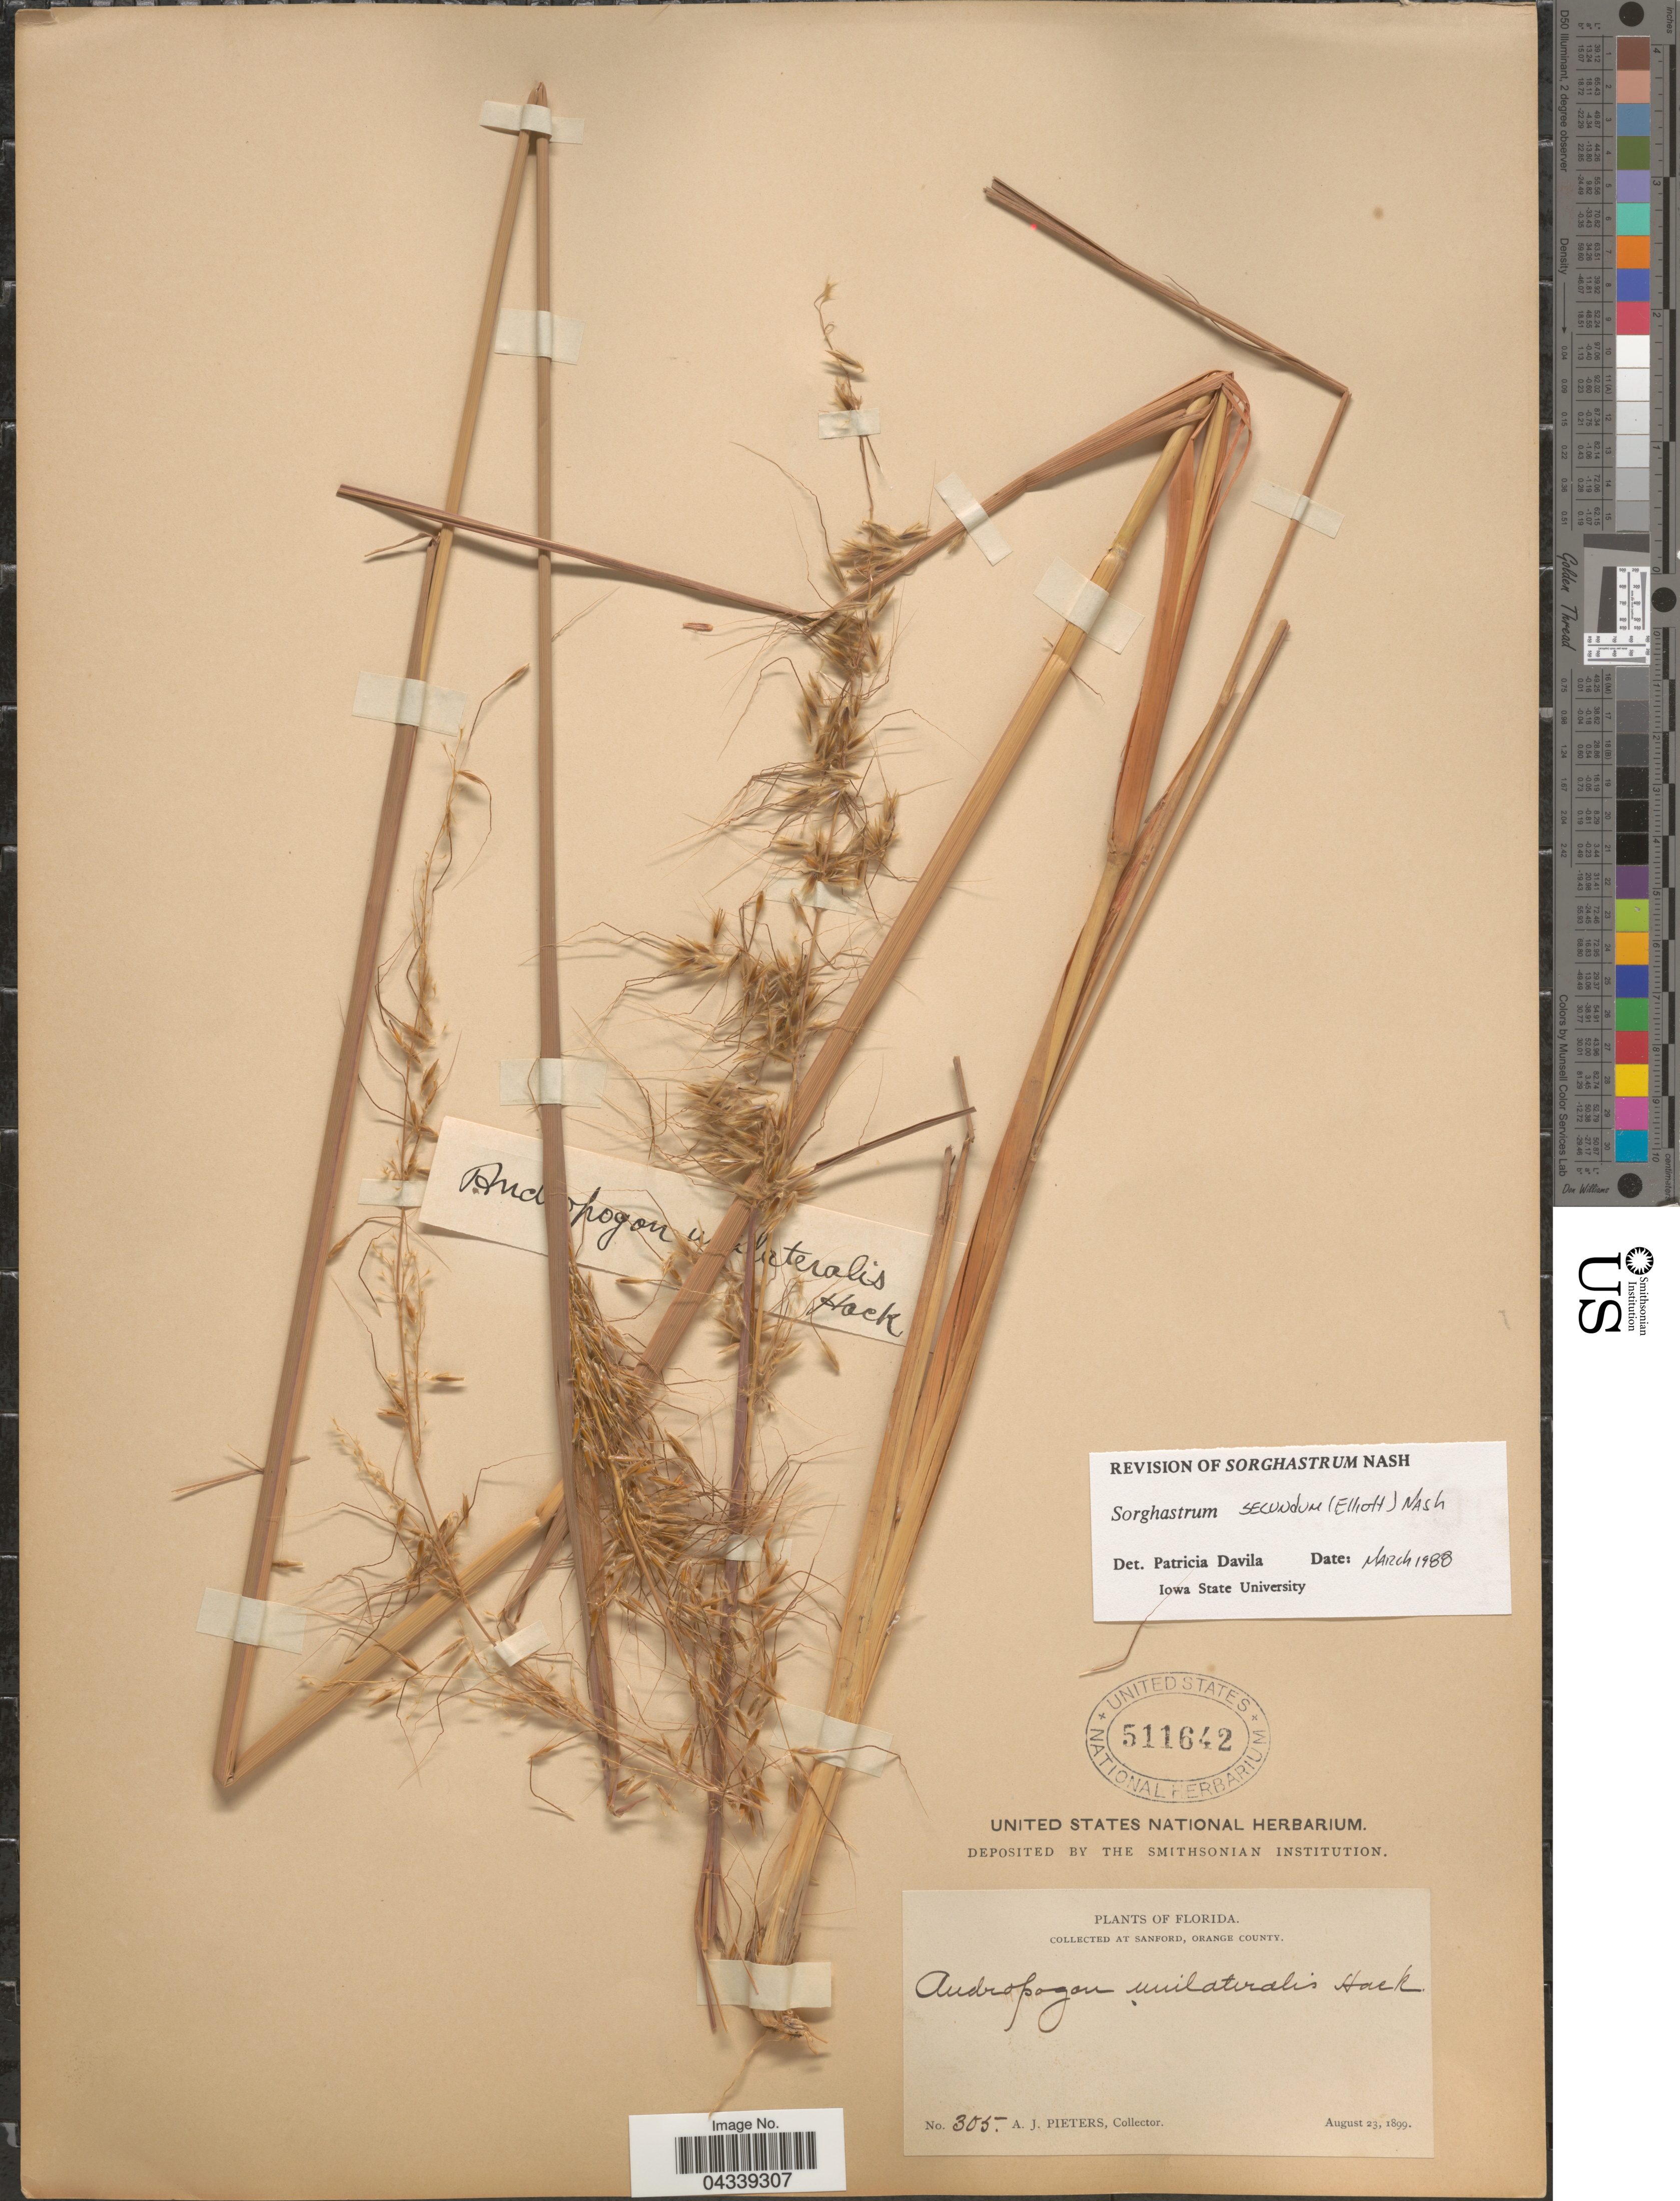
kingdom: Plantae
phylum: Tracheophyta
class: Liliopsida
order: Poales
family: Poaceae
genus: Sorghastrum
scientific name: Sorghastrum secundum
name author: (Elliott) Nash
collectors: A. Pieters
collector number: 305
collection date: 1899-08-23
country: United States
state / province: Florida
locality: At Sanford, Orange County.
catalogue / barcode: US 511642